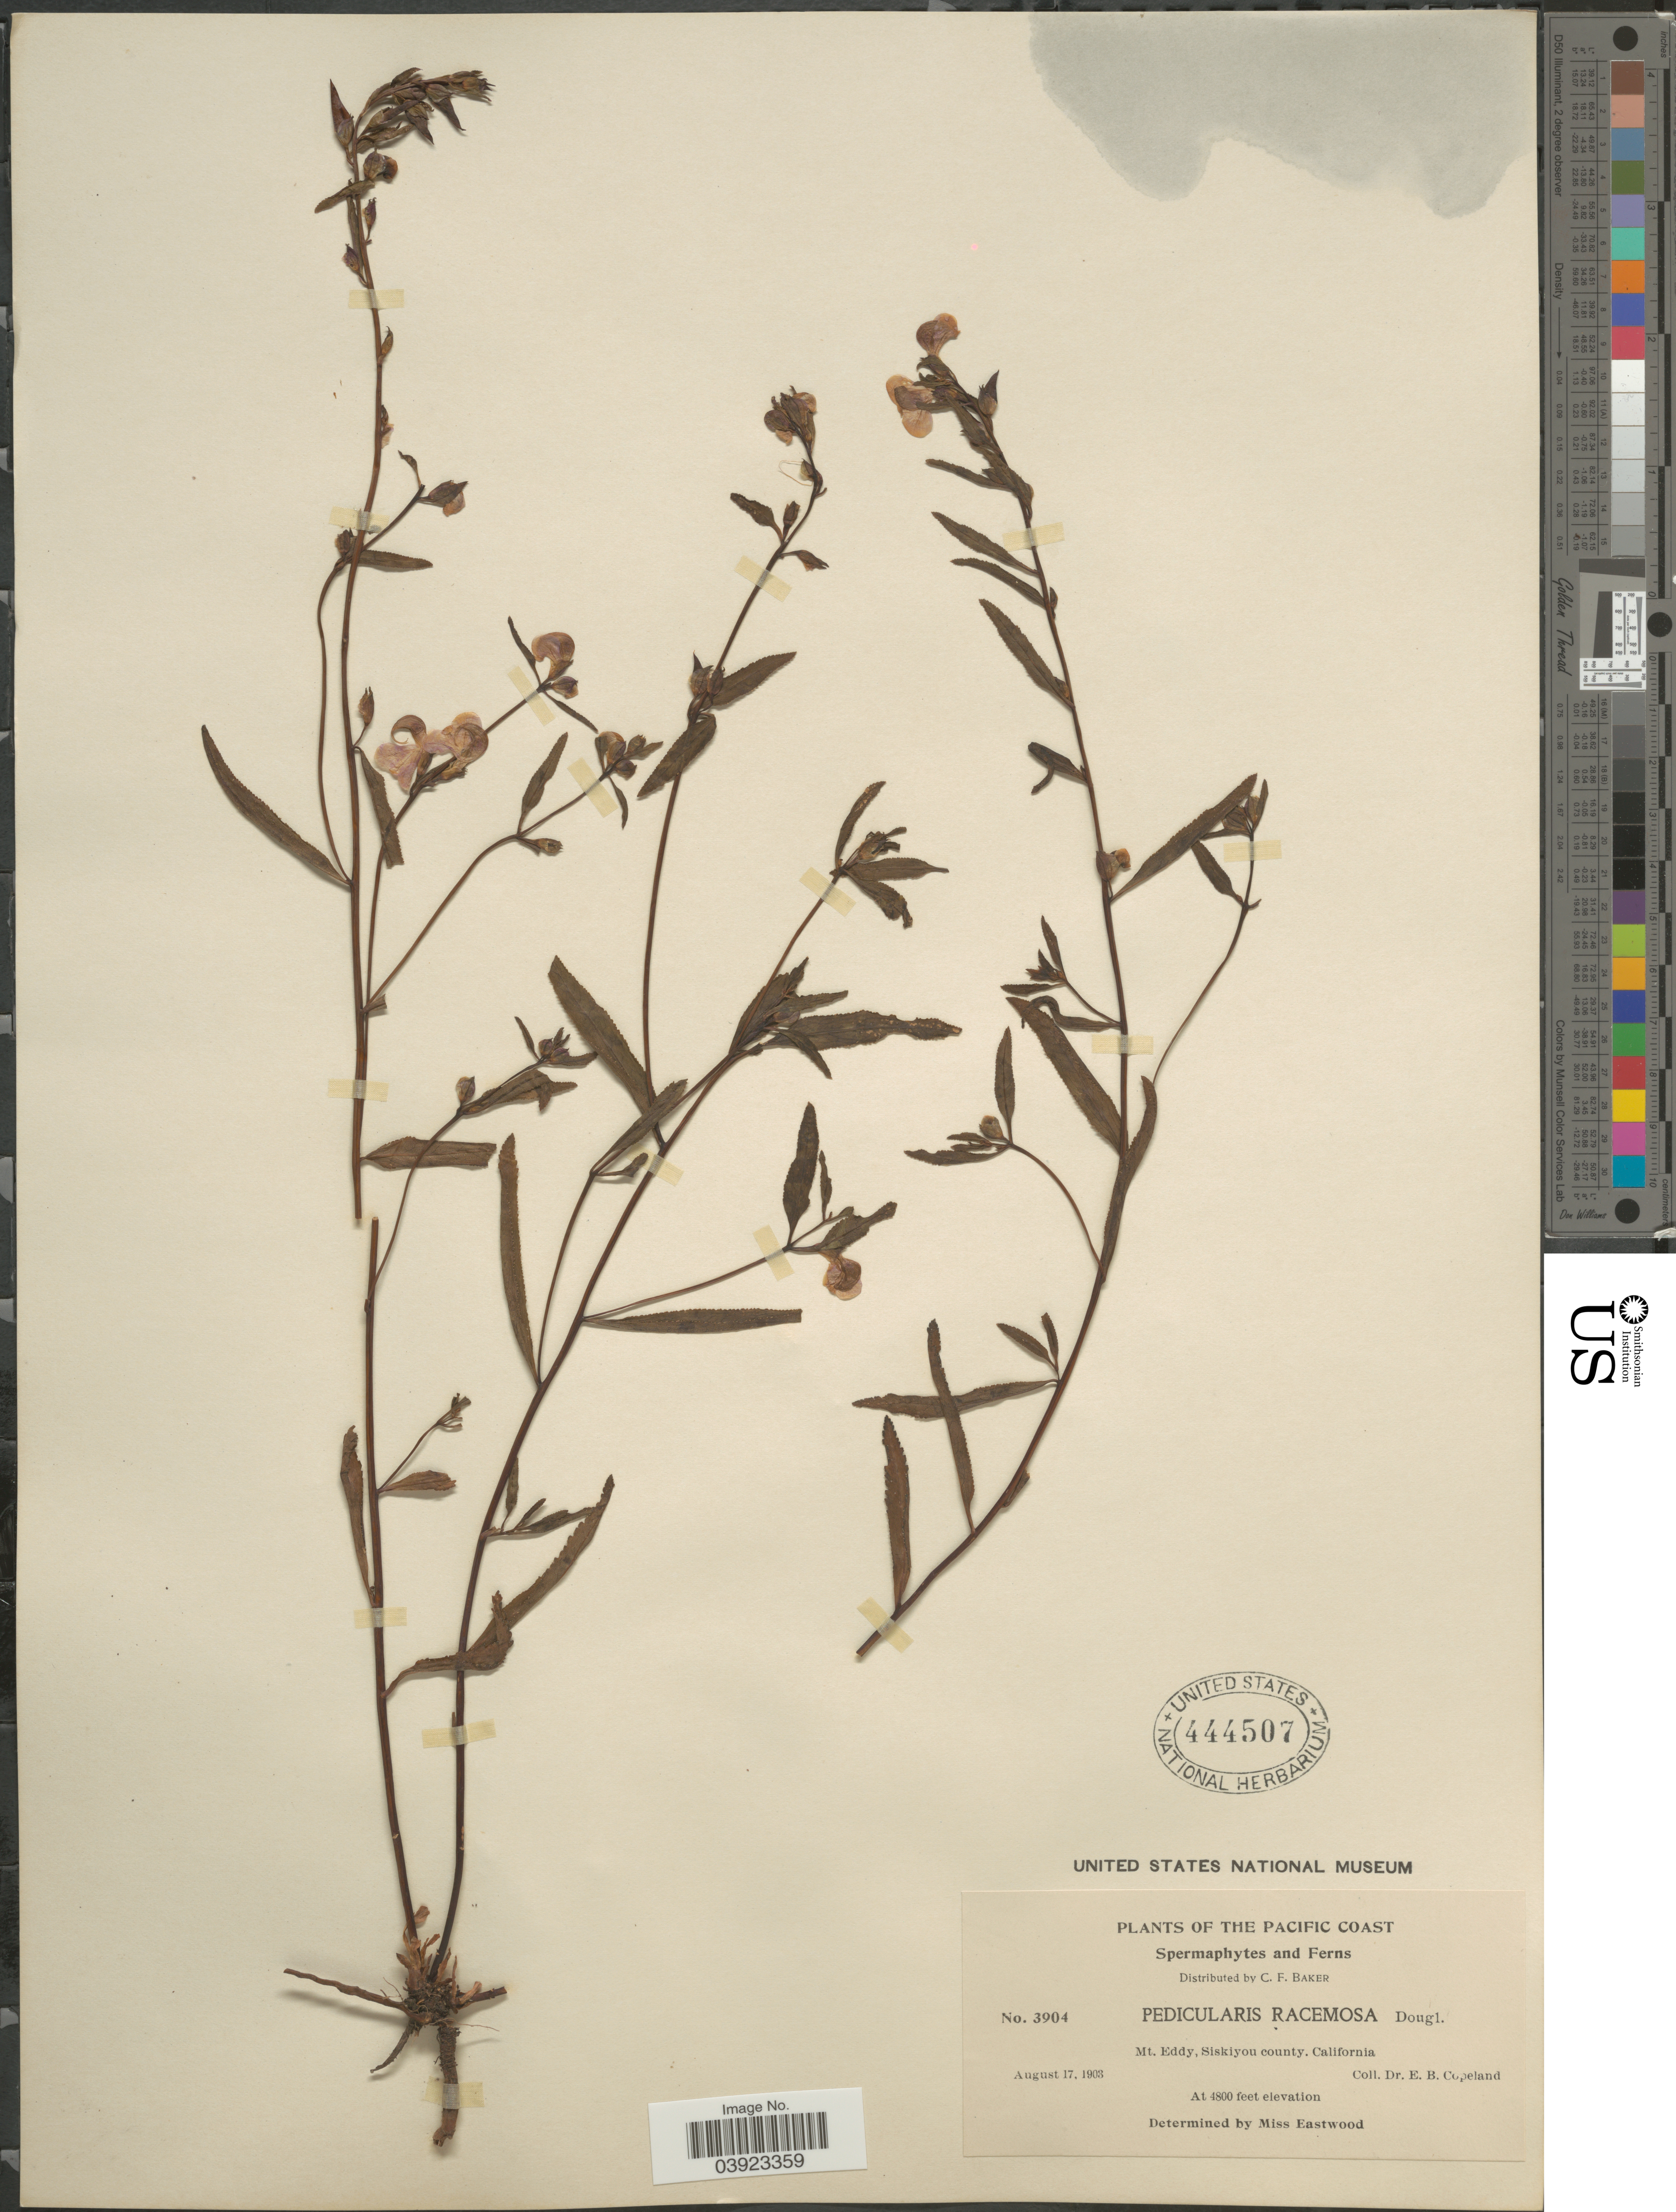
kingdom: Plantae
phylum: Tracheophyta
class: Magnoliopsida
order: Lamiales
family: Orobanchaceae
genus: Pedicularis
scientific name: Pedicularis racemosa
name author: Douglas ex Benth.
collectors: E. B. Copeland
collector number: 3904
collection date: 1903-08-17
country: United States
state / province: California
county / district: Siskiyou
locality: The Pacific Coast. Mt. Eddy, Siskiyou county.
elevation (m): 1463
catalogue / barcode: US 444507